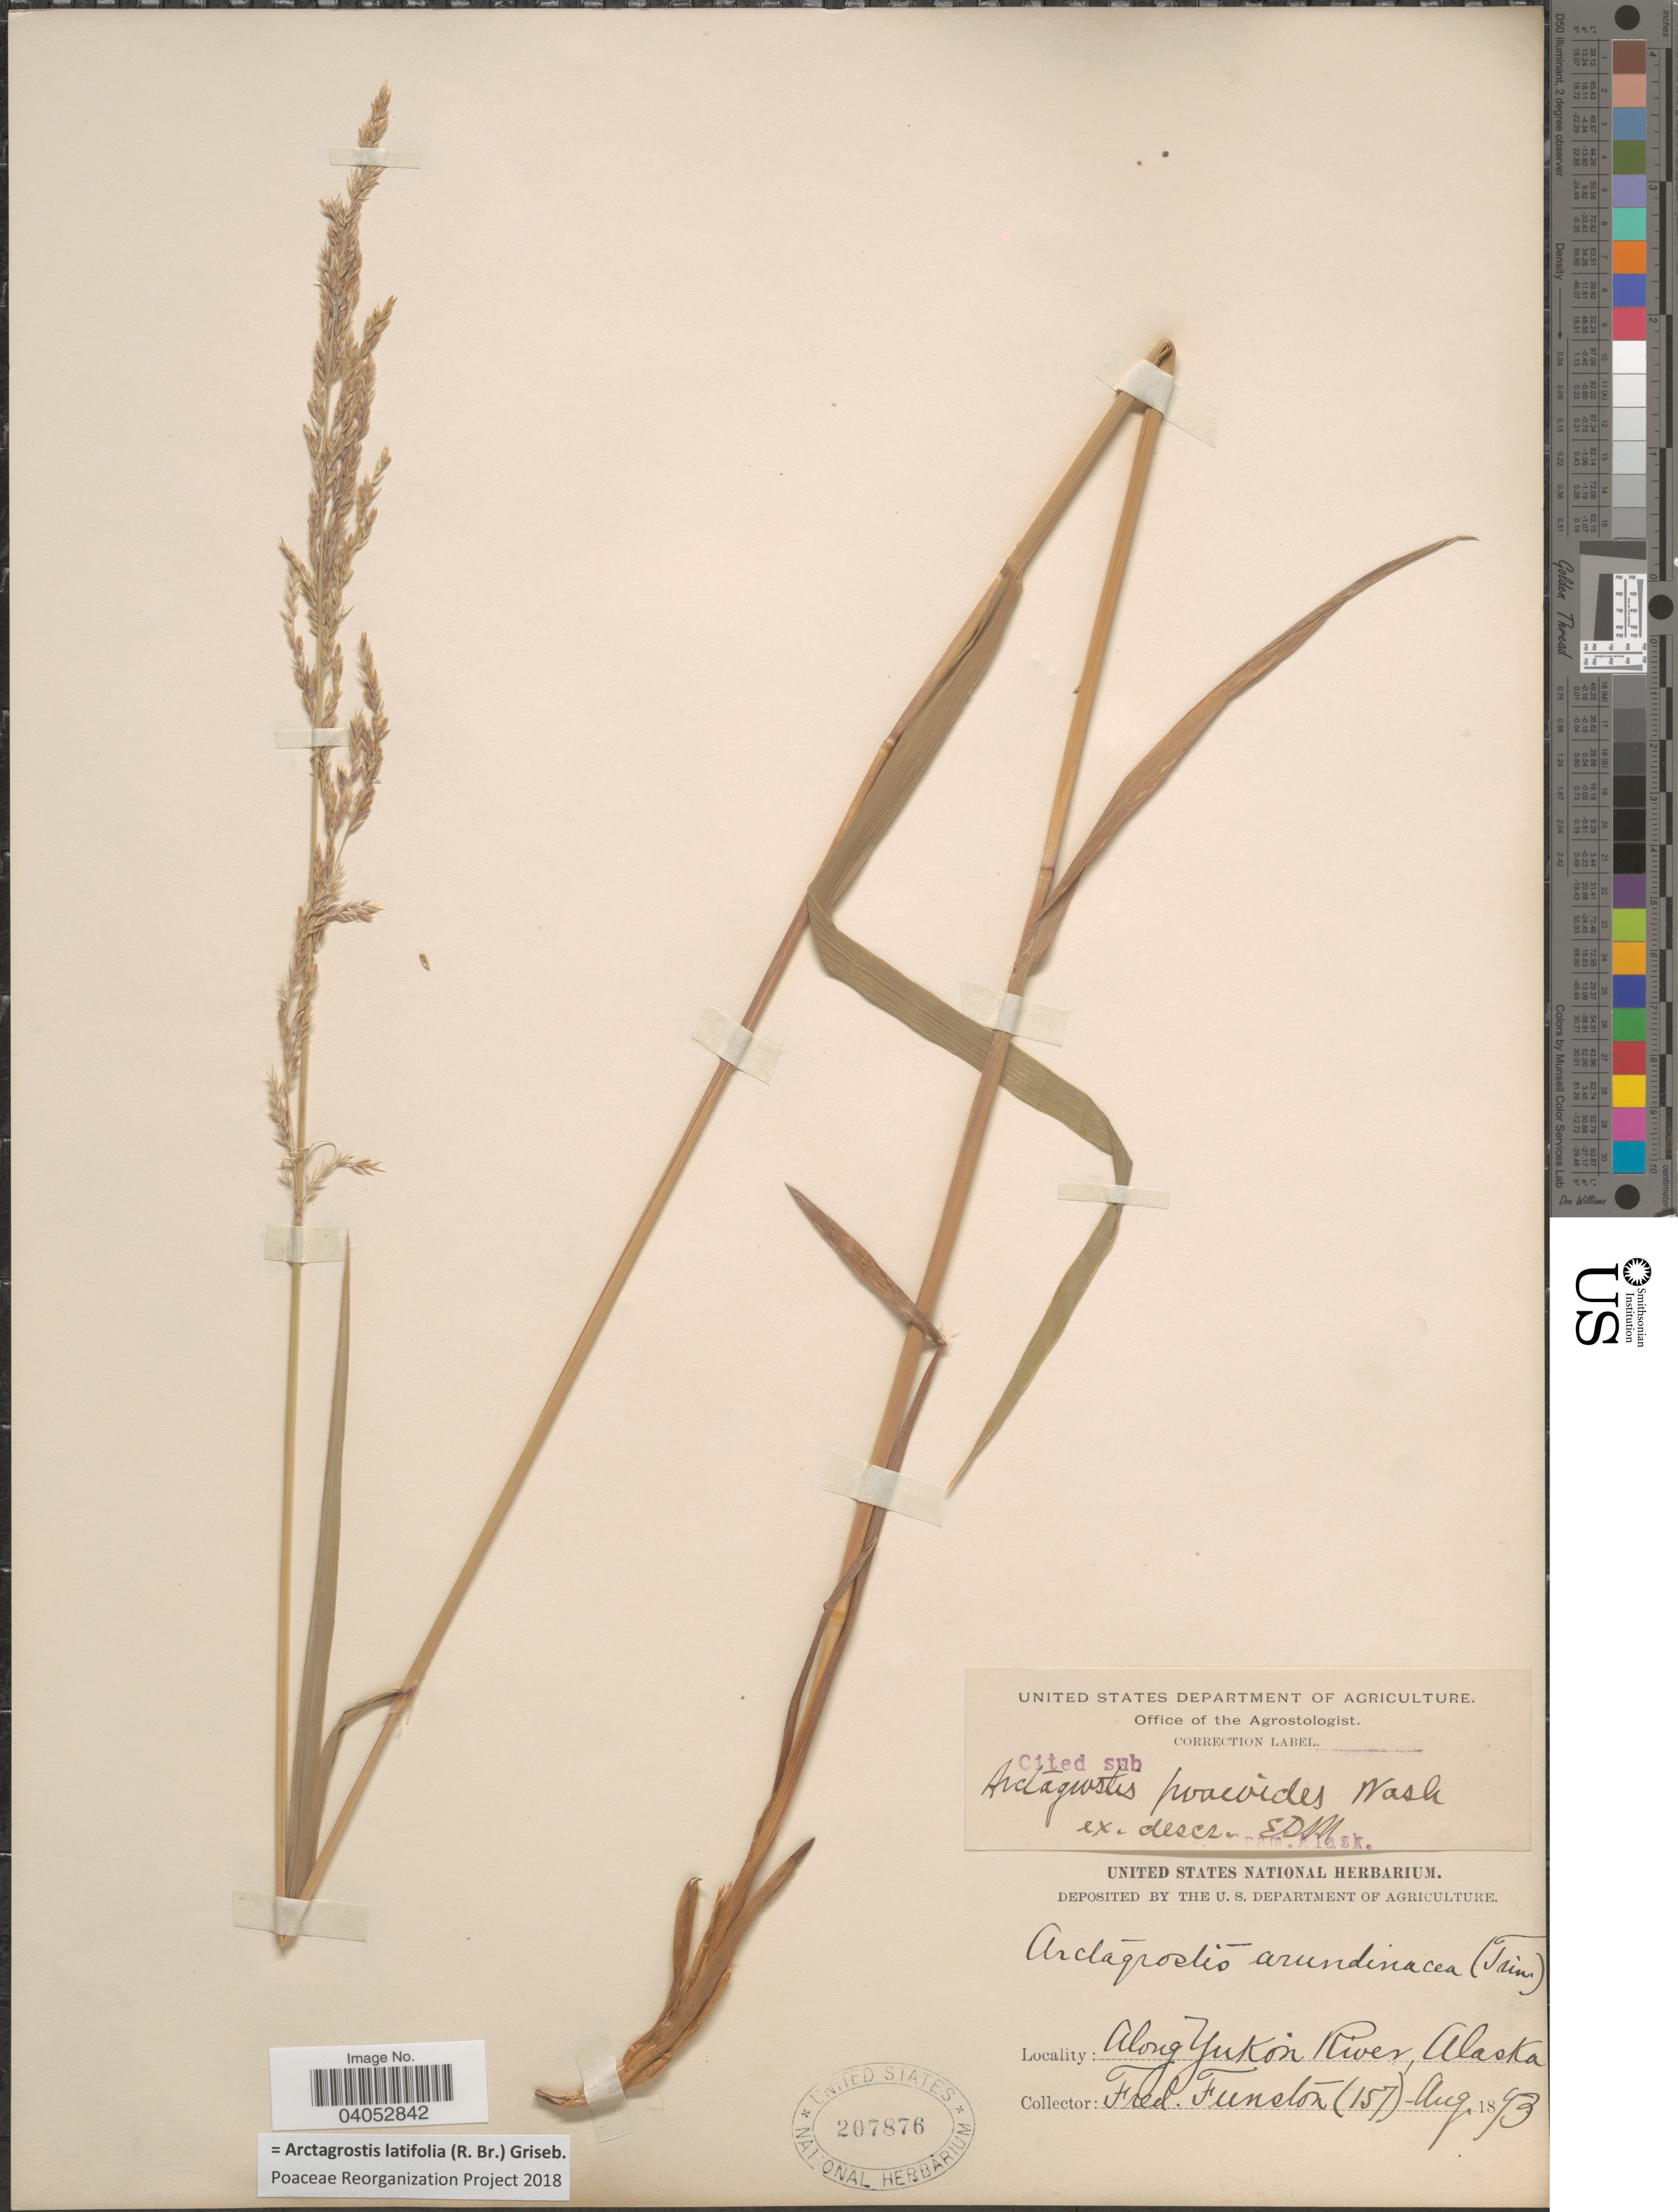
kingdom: Plantae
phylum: Tracheophyta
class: Liliopsida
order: Poales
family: Poaceae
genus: Arctagrostis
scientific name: Arctagrostis latifolia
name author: (R. Br.) Griseb.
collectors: F. Funston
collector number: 157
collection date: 1893-08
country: United States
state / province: Alaska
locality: Along Yukon River.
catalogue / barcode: US 207876